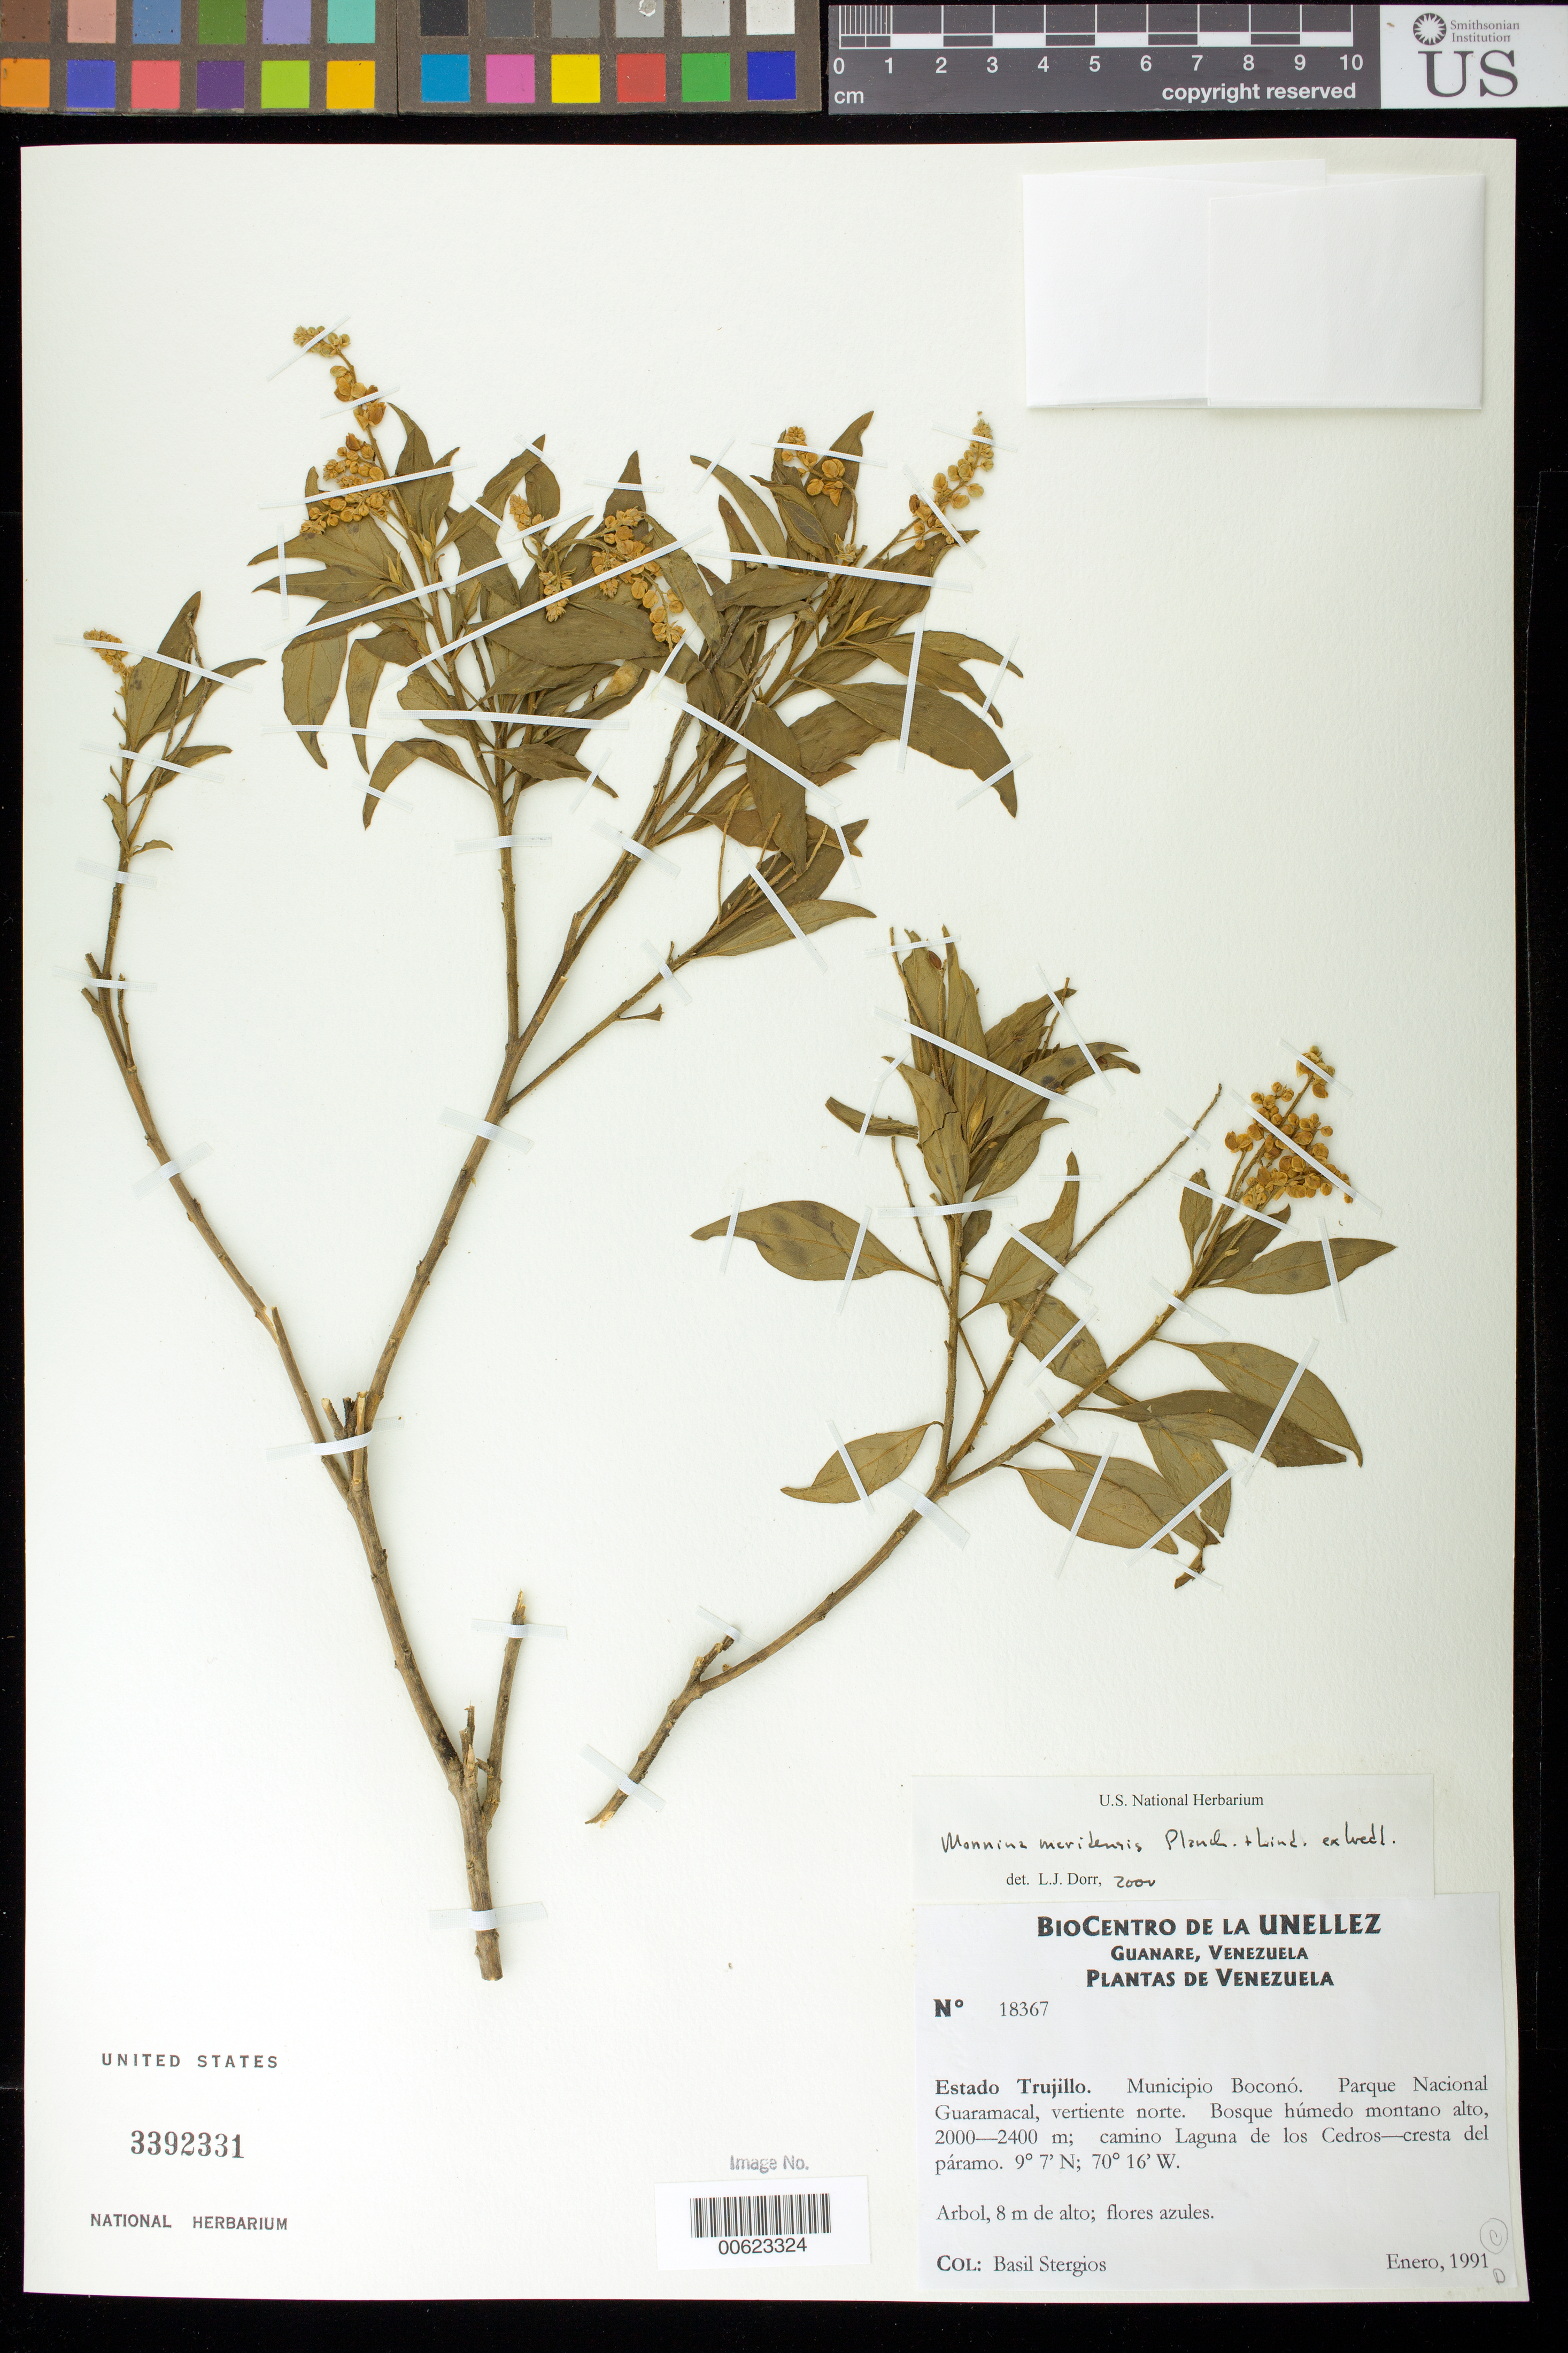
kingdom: Plantae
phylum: Tracheophyta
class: Magnoliopsida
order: Fabales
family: Polygalaceae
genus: Monnina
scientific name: Monnina meridensis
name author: Planch. & B.L. Linden ex Wedd.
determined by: Dorr, L. J., (BOT), Smithsonian Institution - National Museum of Natural History (UNITED STATES)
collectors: B. G. Stergios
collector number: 18367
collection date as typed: Jan 1991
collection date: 1991-01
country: Venezuela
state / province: Trujillo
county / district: Boconó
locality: Parque Nacional Guaramacal, vertiente N, camino laguna de los Cedros-cresta del páramo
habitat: Bosque húmedo montano alto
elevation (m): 2000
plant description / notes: PORT, TEX, US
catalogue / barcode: US 3392331